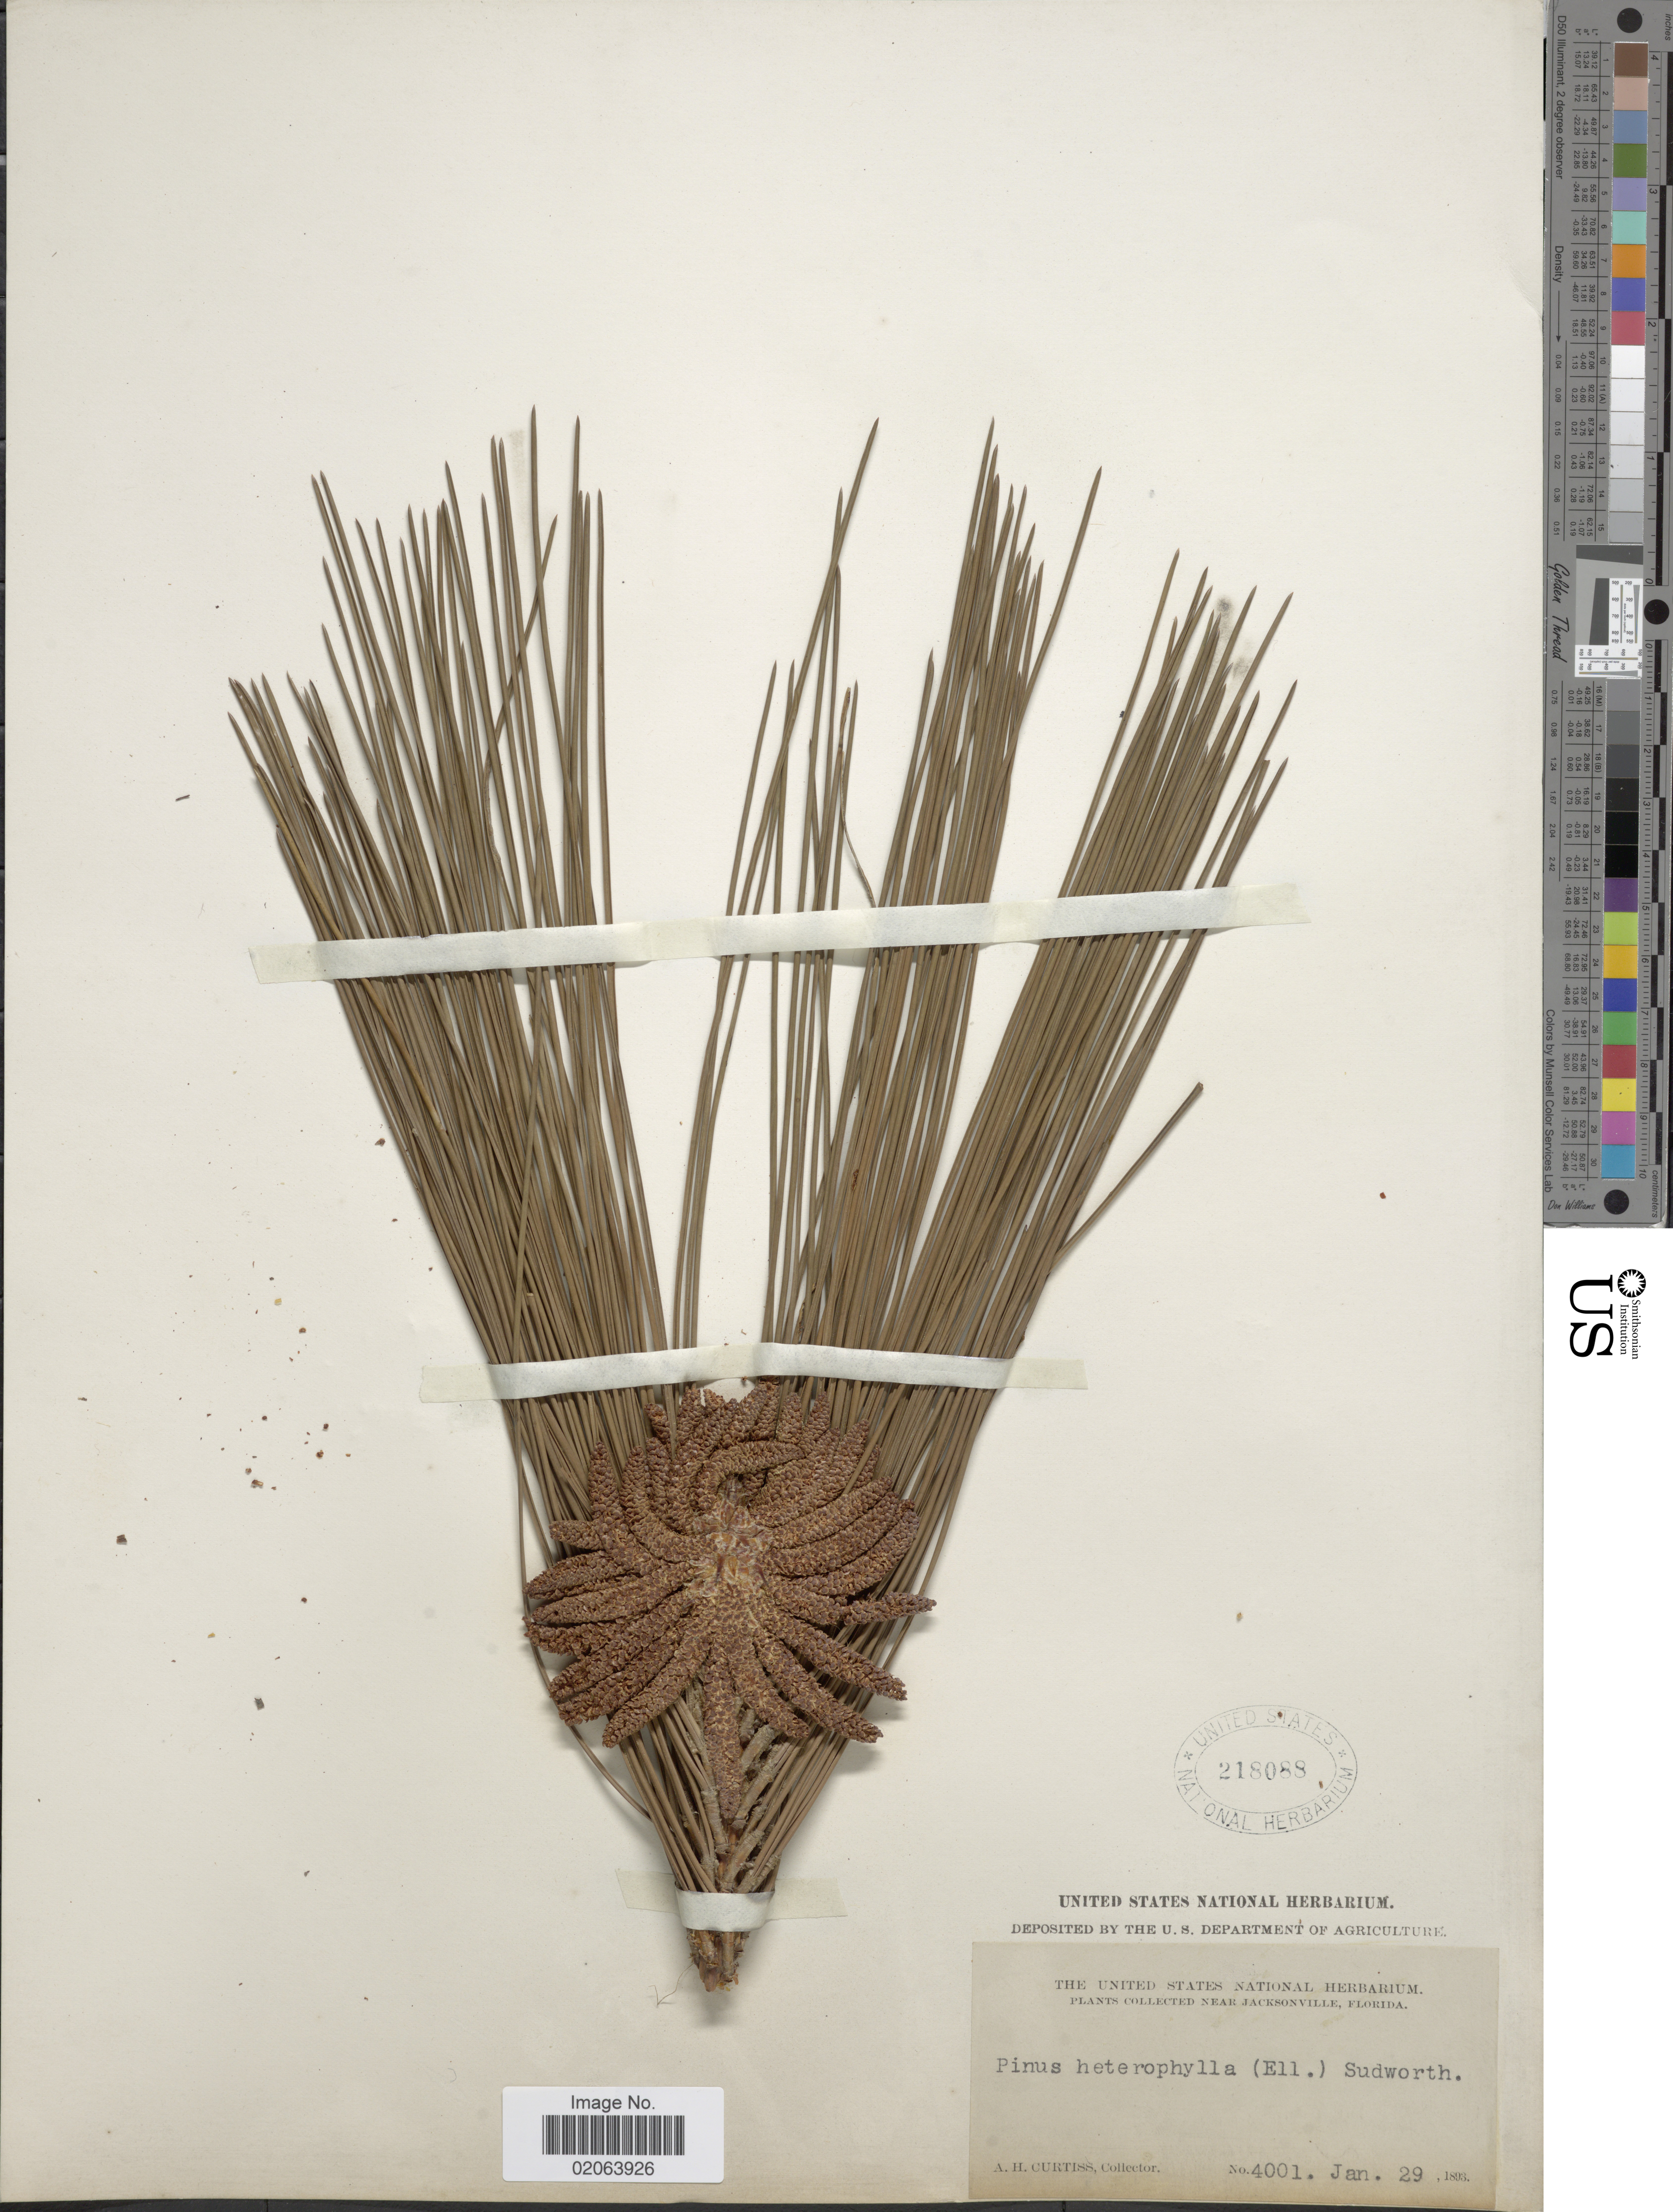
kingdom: Plantae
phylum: Tracheophyta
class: Pinopsida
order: Pinales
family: Pinaceae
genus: Pinus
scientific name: Pinus elliottii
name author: Engelm.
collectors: A. H. Curtiss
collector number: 4001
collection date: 1893-01-29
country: United States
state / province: Florida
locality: Near Jacksonville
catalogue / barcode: US 218088